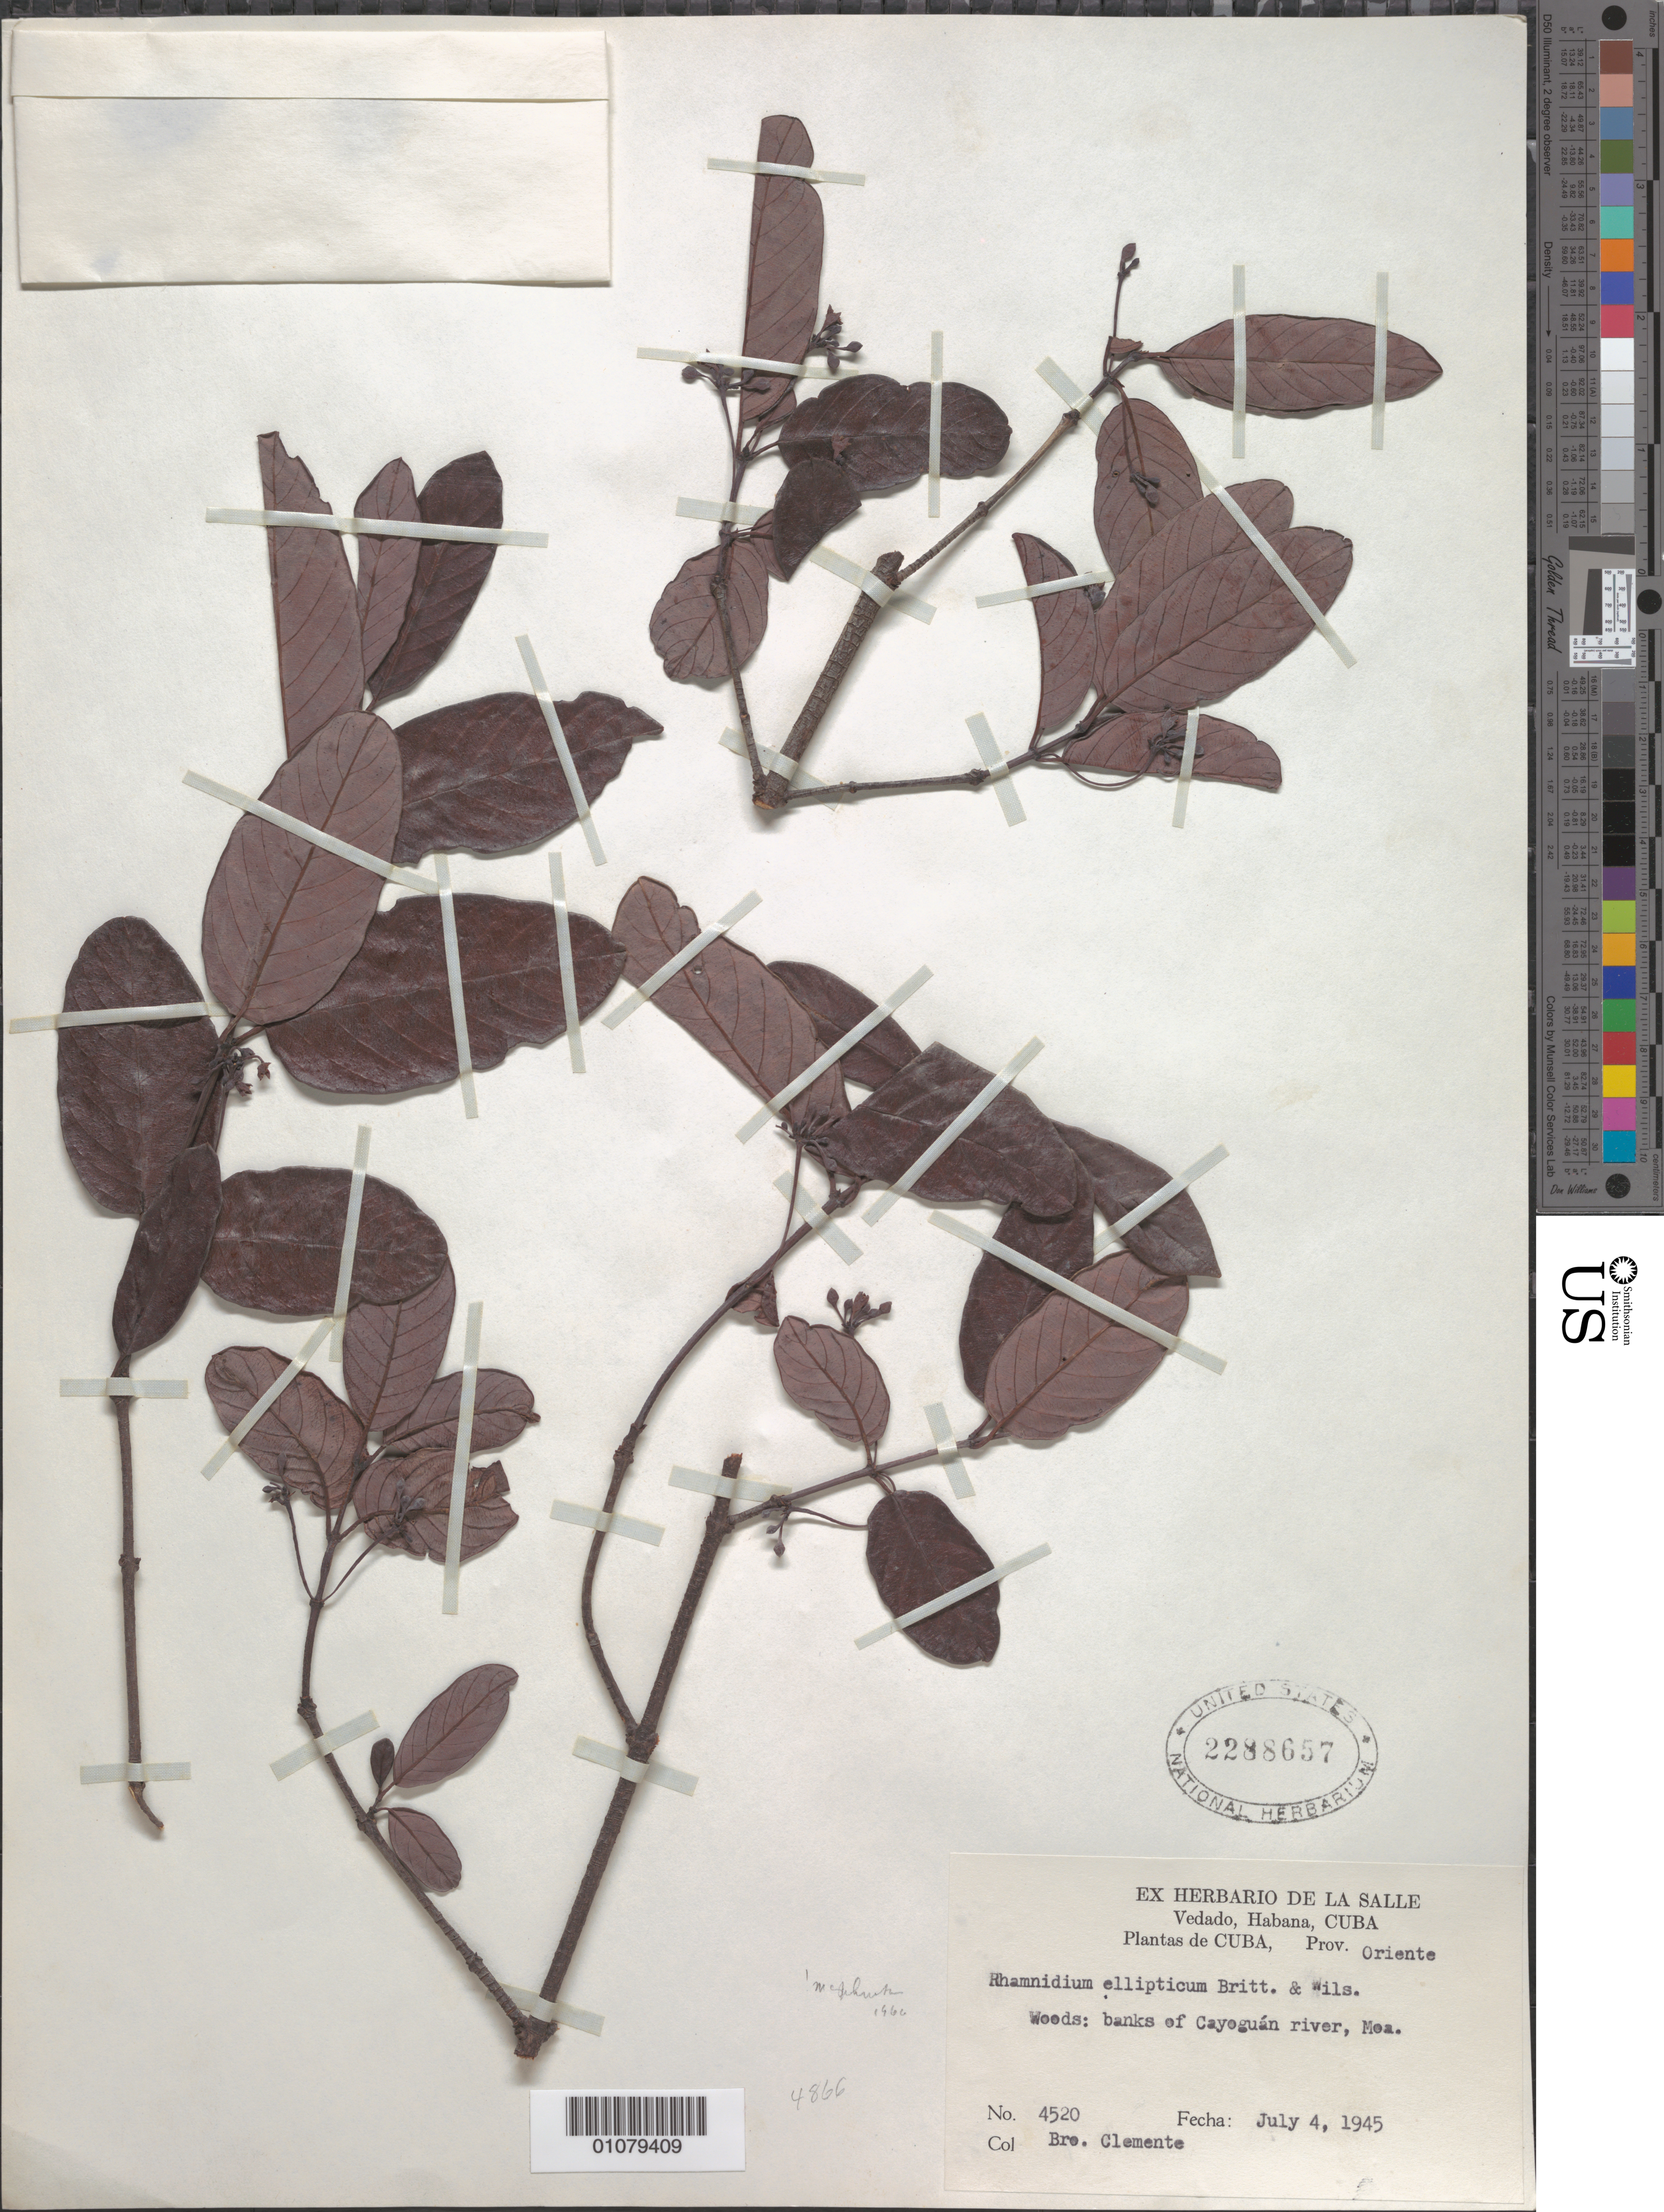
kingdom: Plantae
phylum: Tracheophyta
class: Magnoliopsida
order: Rosales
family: Rhamnaceae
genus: Rhamnidium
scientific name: Rhamnidium ellipticum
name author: Britton & P. Wilson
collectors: Bro. Clemente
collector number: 4520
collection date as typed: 04 Jul 1945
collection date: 1945-07-04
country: Cuba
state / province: Holguín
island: Cuba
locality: Banks of Cayoguan river, Moa Prov Oriente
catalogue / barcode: US 2288657